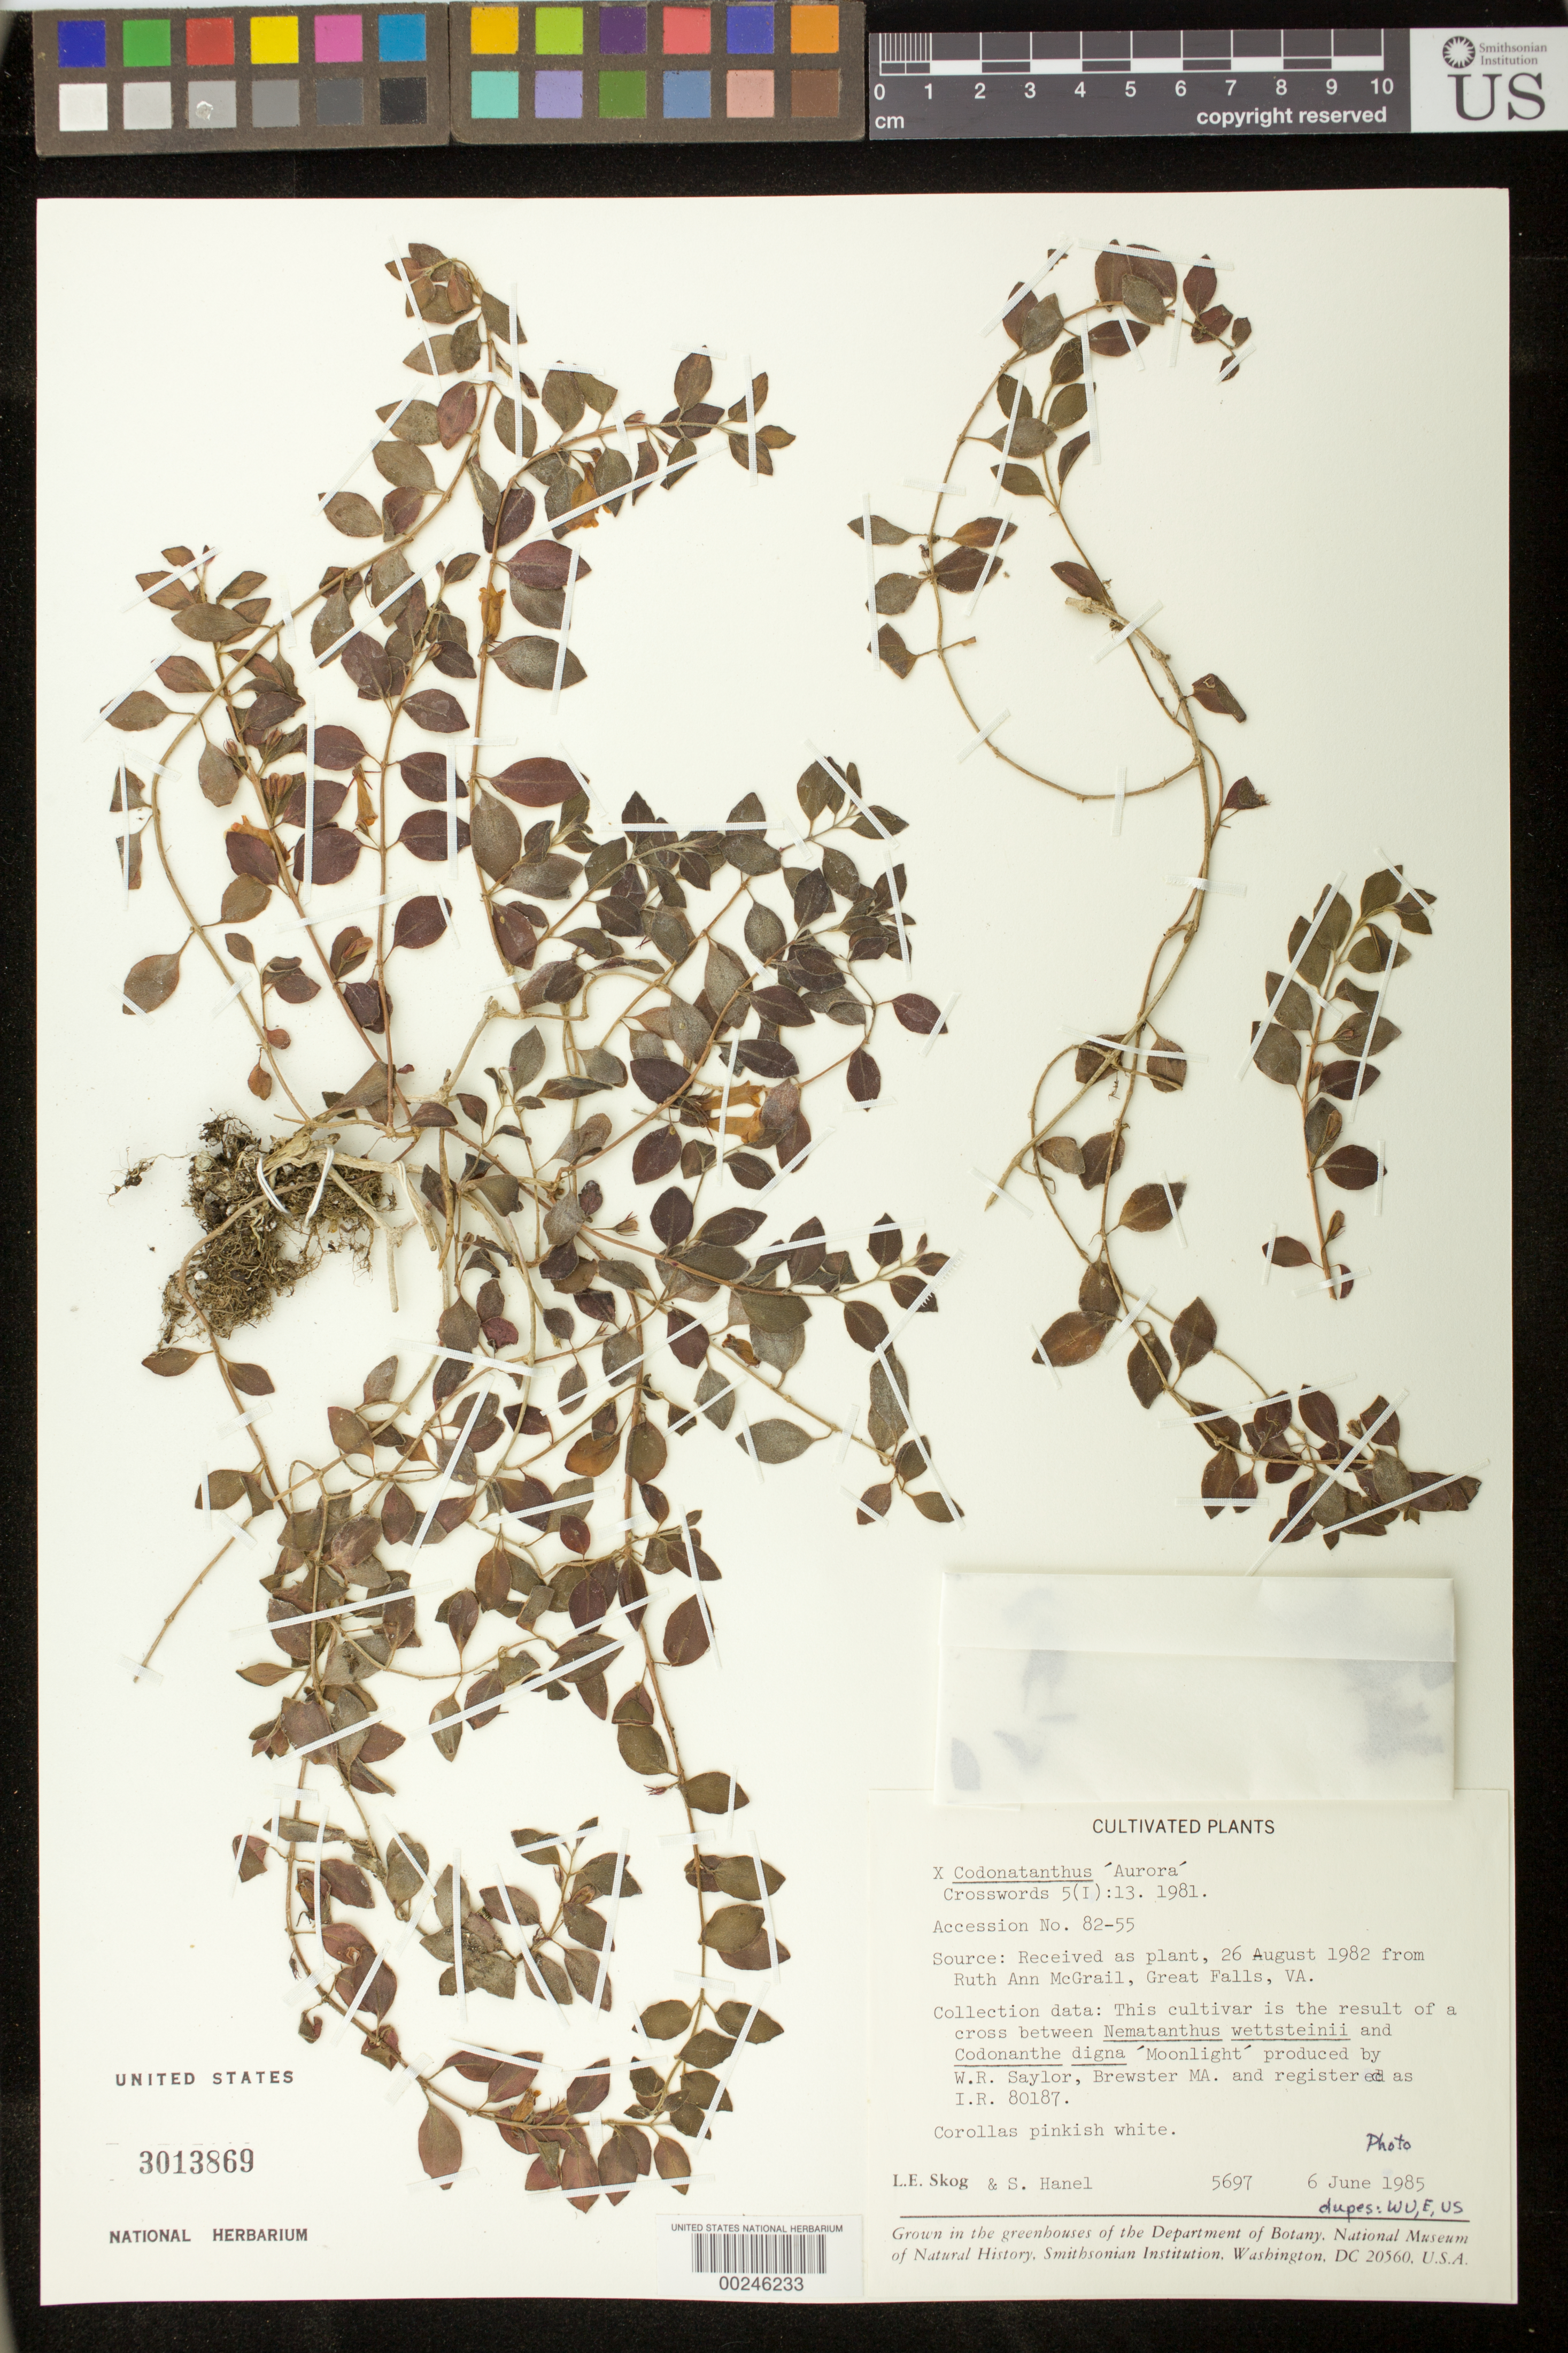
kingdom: Plantae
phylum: Tracheophyta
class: Magnoliopsida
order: Lamiales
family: Gesneriaceae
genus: Codonatanthus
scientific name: x Codonatanthus 'Aurora'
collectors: L. E. Skog & S. Hanel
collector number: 5697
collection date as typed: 06 Jun 1985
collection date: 1985-06-06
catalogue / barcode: US 3013869